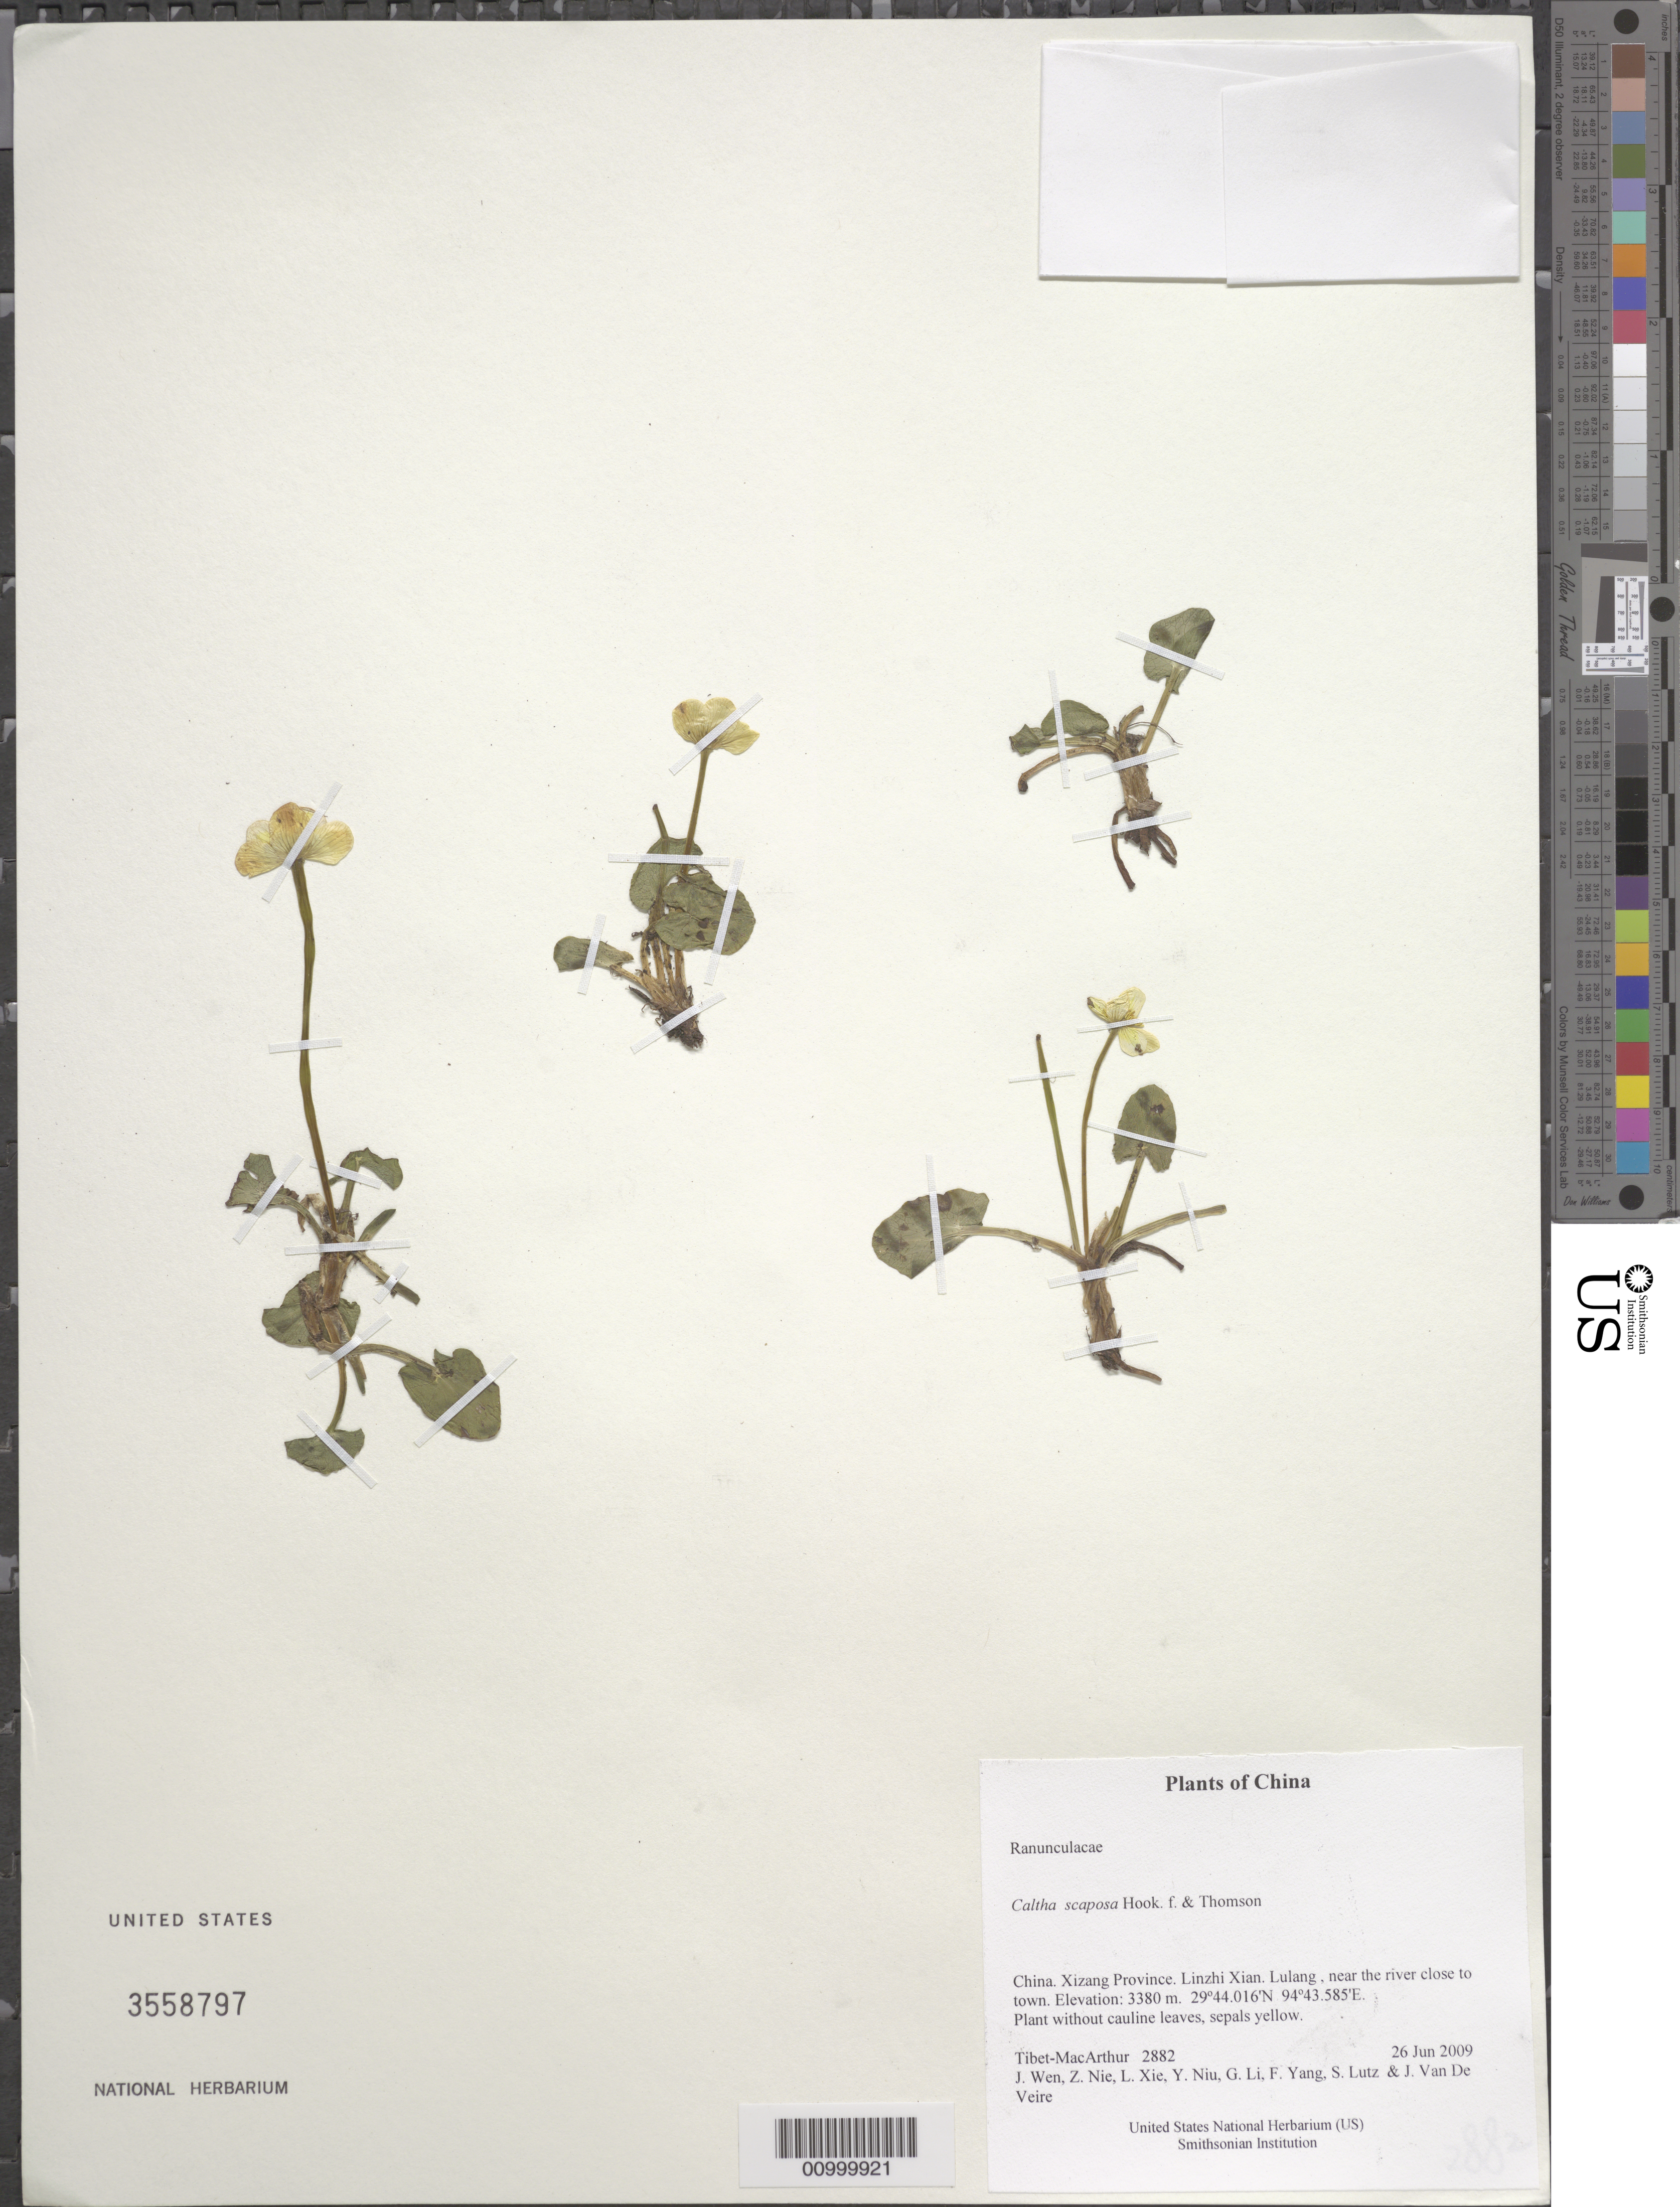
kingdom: Plantae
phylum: Tracheophyta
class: Magnoliopsida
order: Ranunculales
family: Ranunculaceae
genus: Caltha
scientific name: Caltha scaposa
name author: Hook. f. & Thoms.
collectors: Tibet-MacArthur, J. Wen, Z. Nie, L. Xie, Y. Niu, G. Li, F. Yang, S. Lutz & J. Van De Veire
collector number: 2882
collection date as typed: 26 Jun 2009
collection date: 2009-06-26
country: China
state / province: Xizang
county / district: Linzhi Xian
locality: Lulang , near the river close to town.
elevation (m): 3380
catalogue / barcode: US 3558797